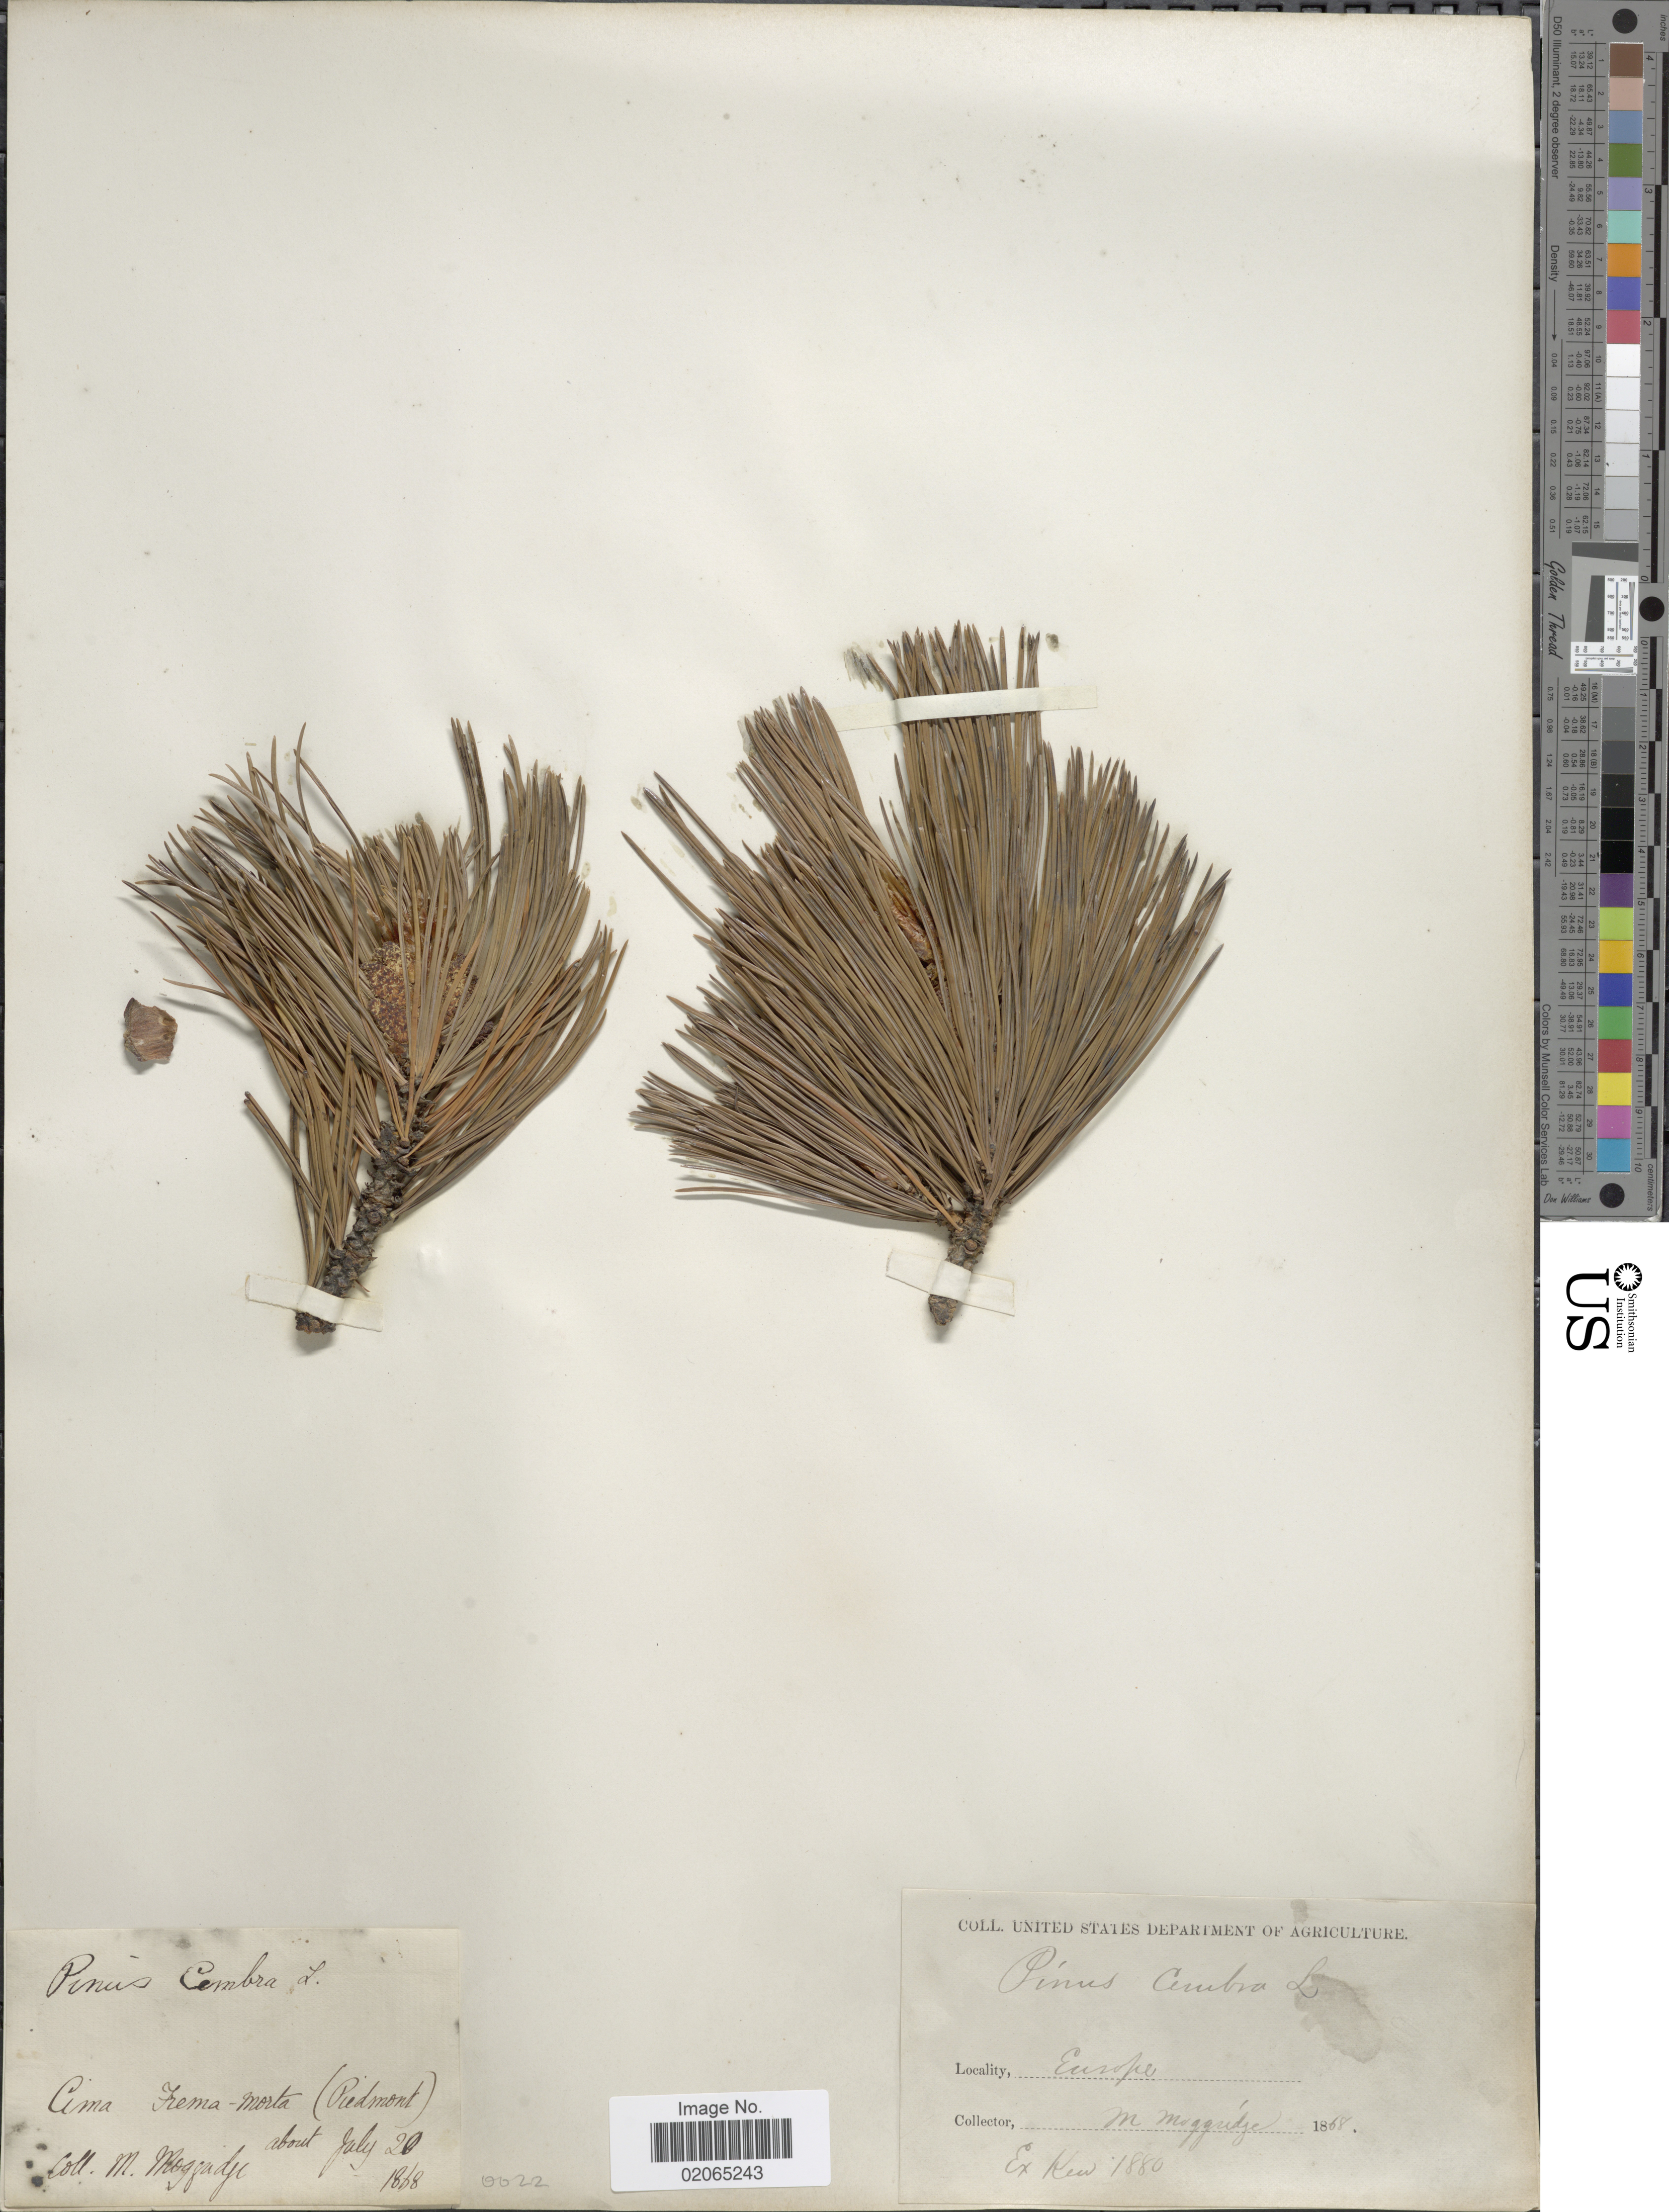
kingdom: Plantae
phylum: Tracheophyta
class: Pinopsida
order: Pinales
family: Pinaceae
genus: Pinus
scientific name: Pinus cembra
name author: L.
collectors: M. Moggridge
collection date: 1868-07-20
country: Italy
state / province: Piedmont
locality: Cima, Frema-Morta (Piedmont)